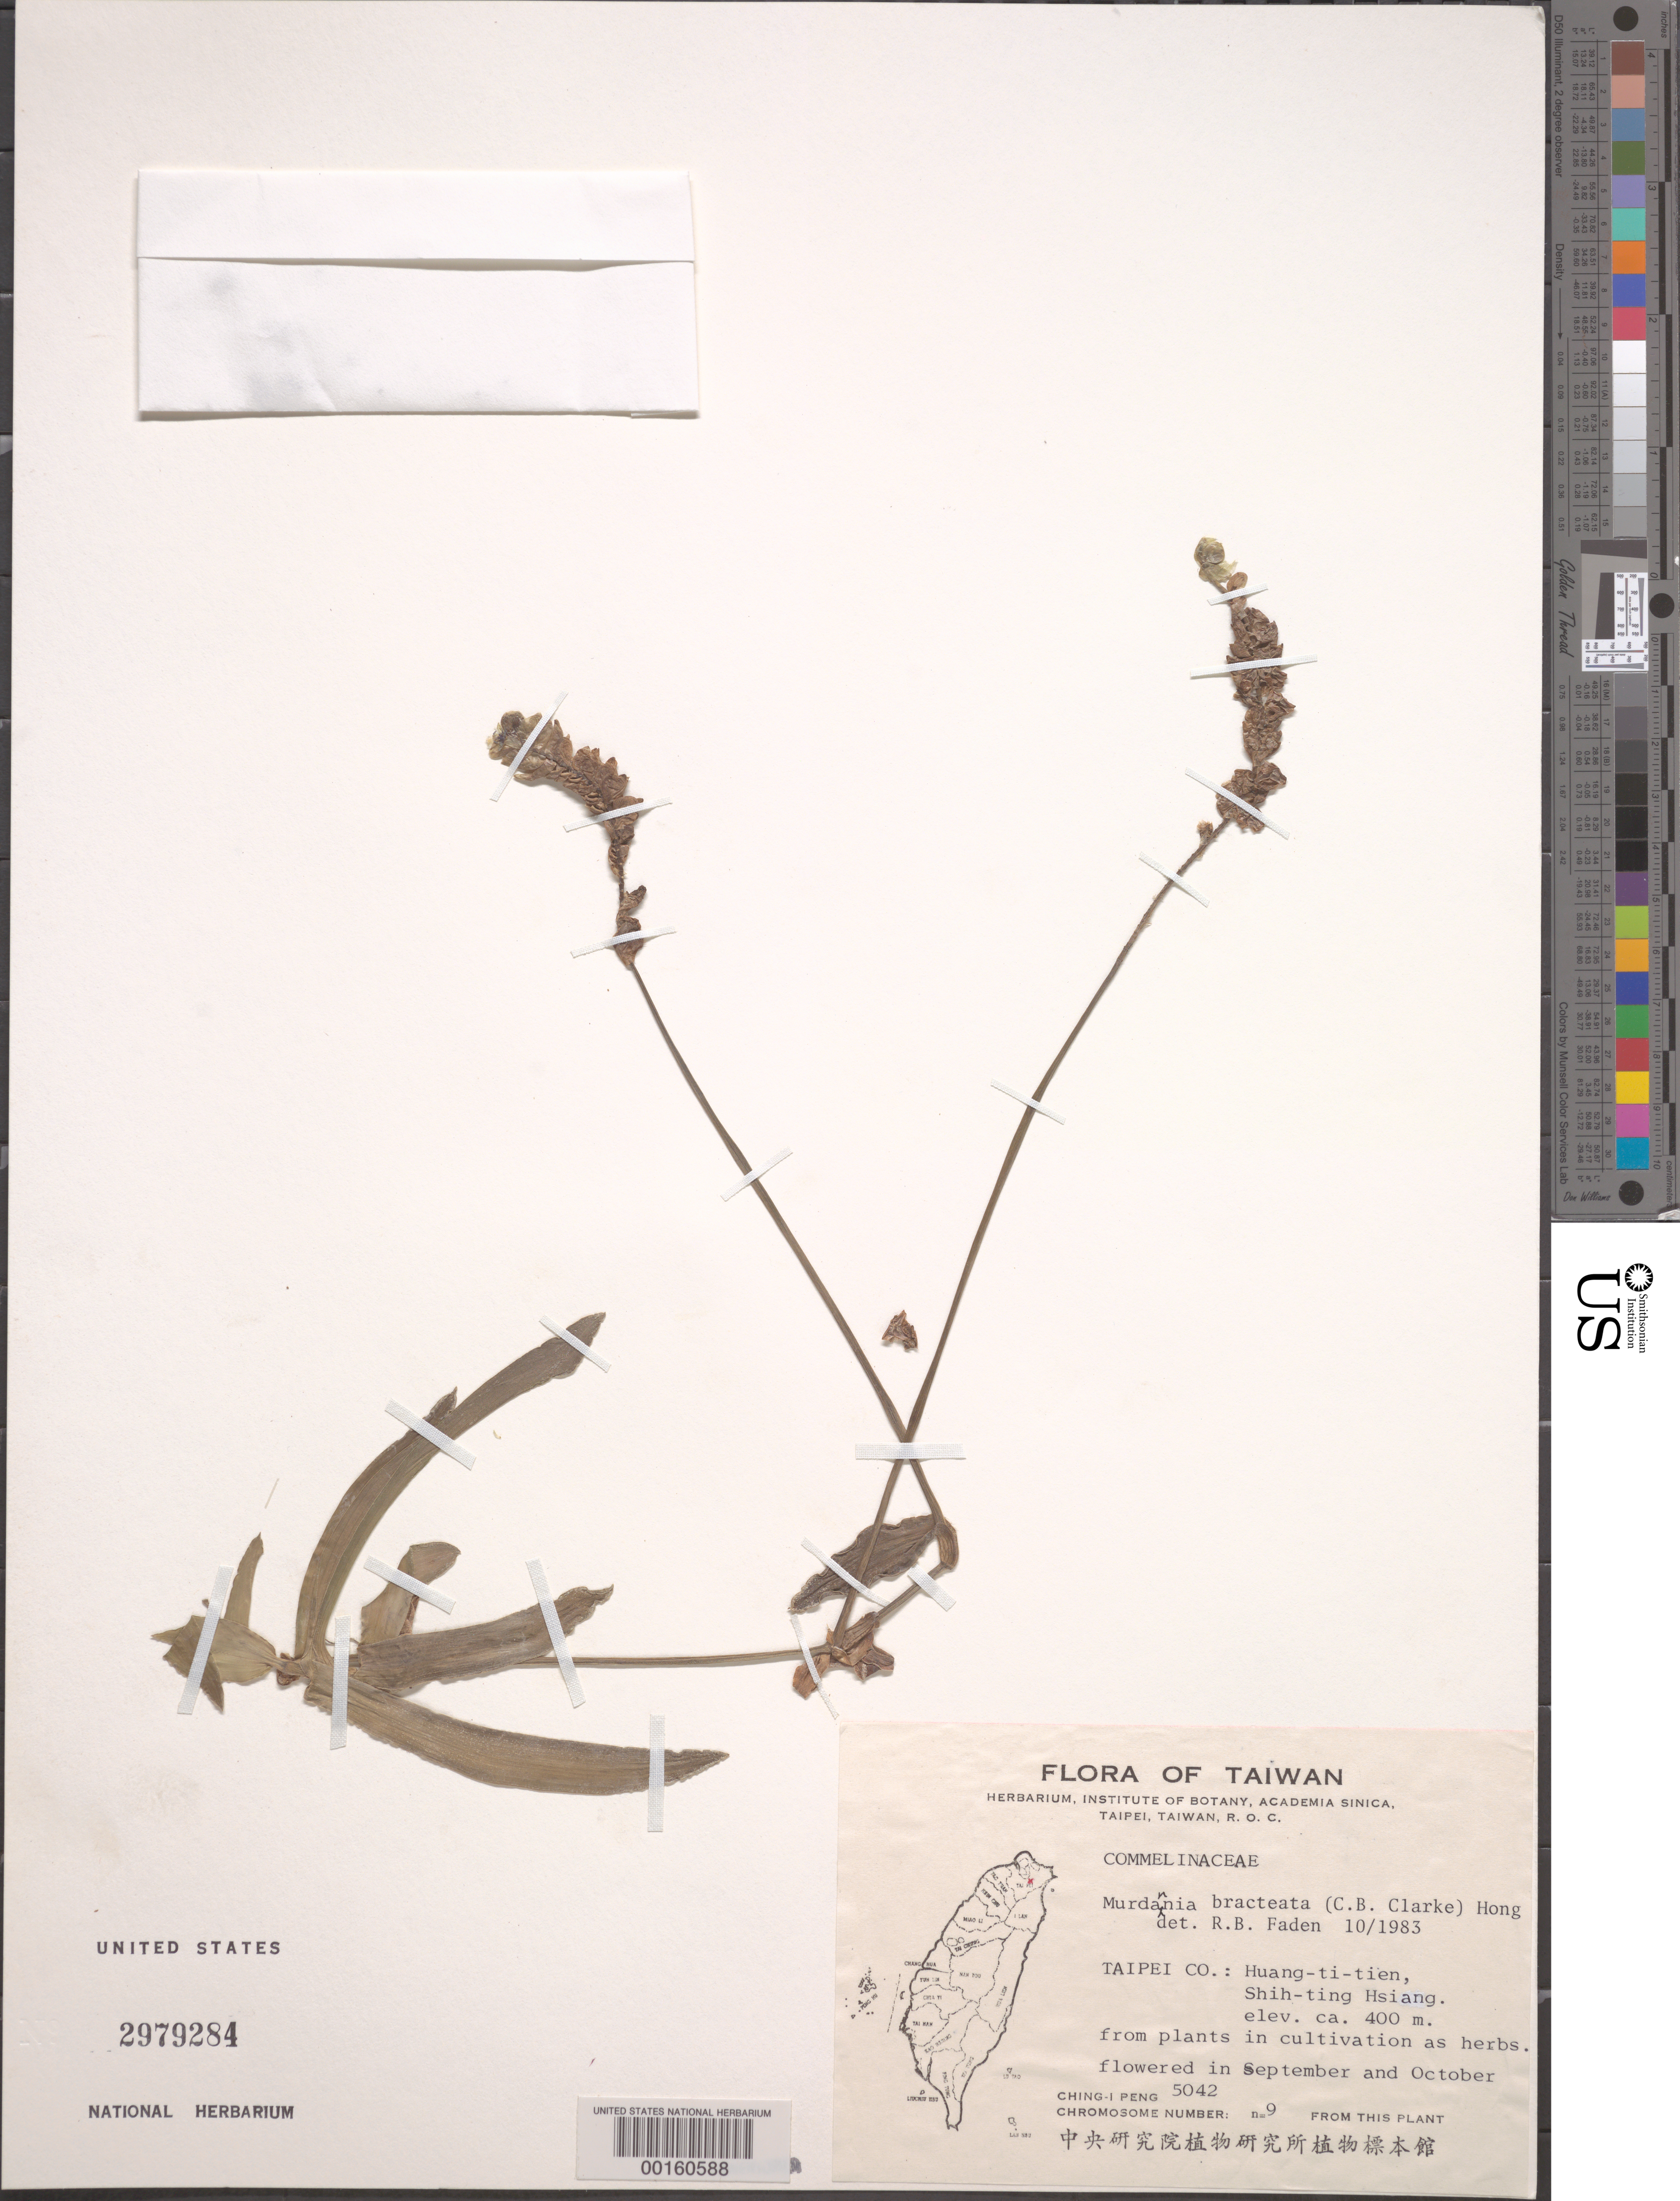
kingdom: Plantae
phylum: Tracheophyta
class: Liliopsida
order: Commelinales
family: Commelinaceae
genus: Murdannia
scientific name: Murdannia bracteata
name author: (C.B. Clarke) J.K. Morton ex D.Y. Hong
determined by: Faden, Robert B., (US), Smithsonian Institution - National Museum of Natural History (UNITED STATES)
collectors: C.-I Peng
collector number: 5042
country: Taiwan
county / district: Tai Pei Prov.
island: Taiwan [Formosa]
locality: Huang-ti-tien, shih-ting hsiang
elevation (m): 400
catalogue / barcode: US 2979284